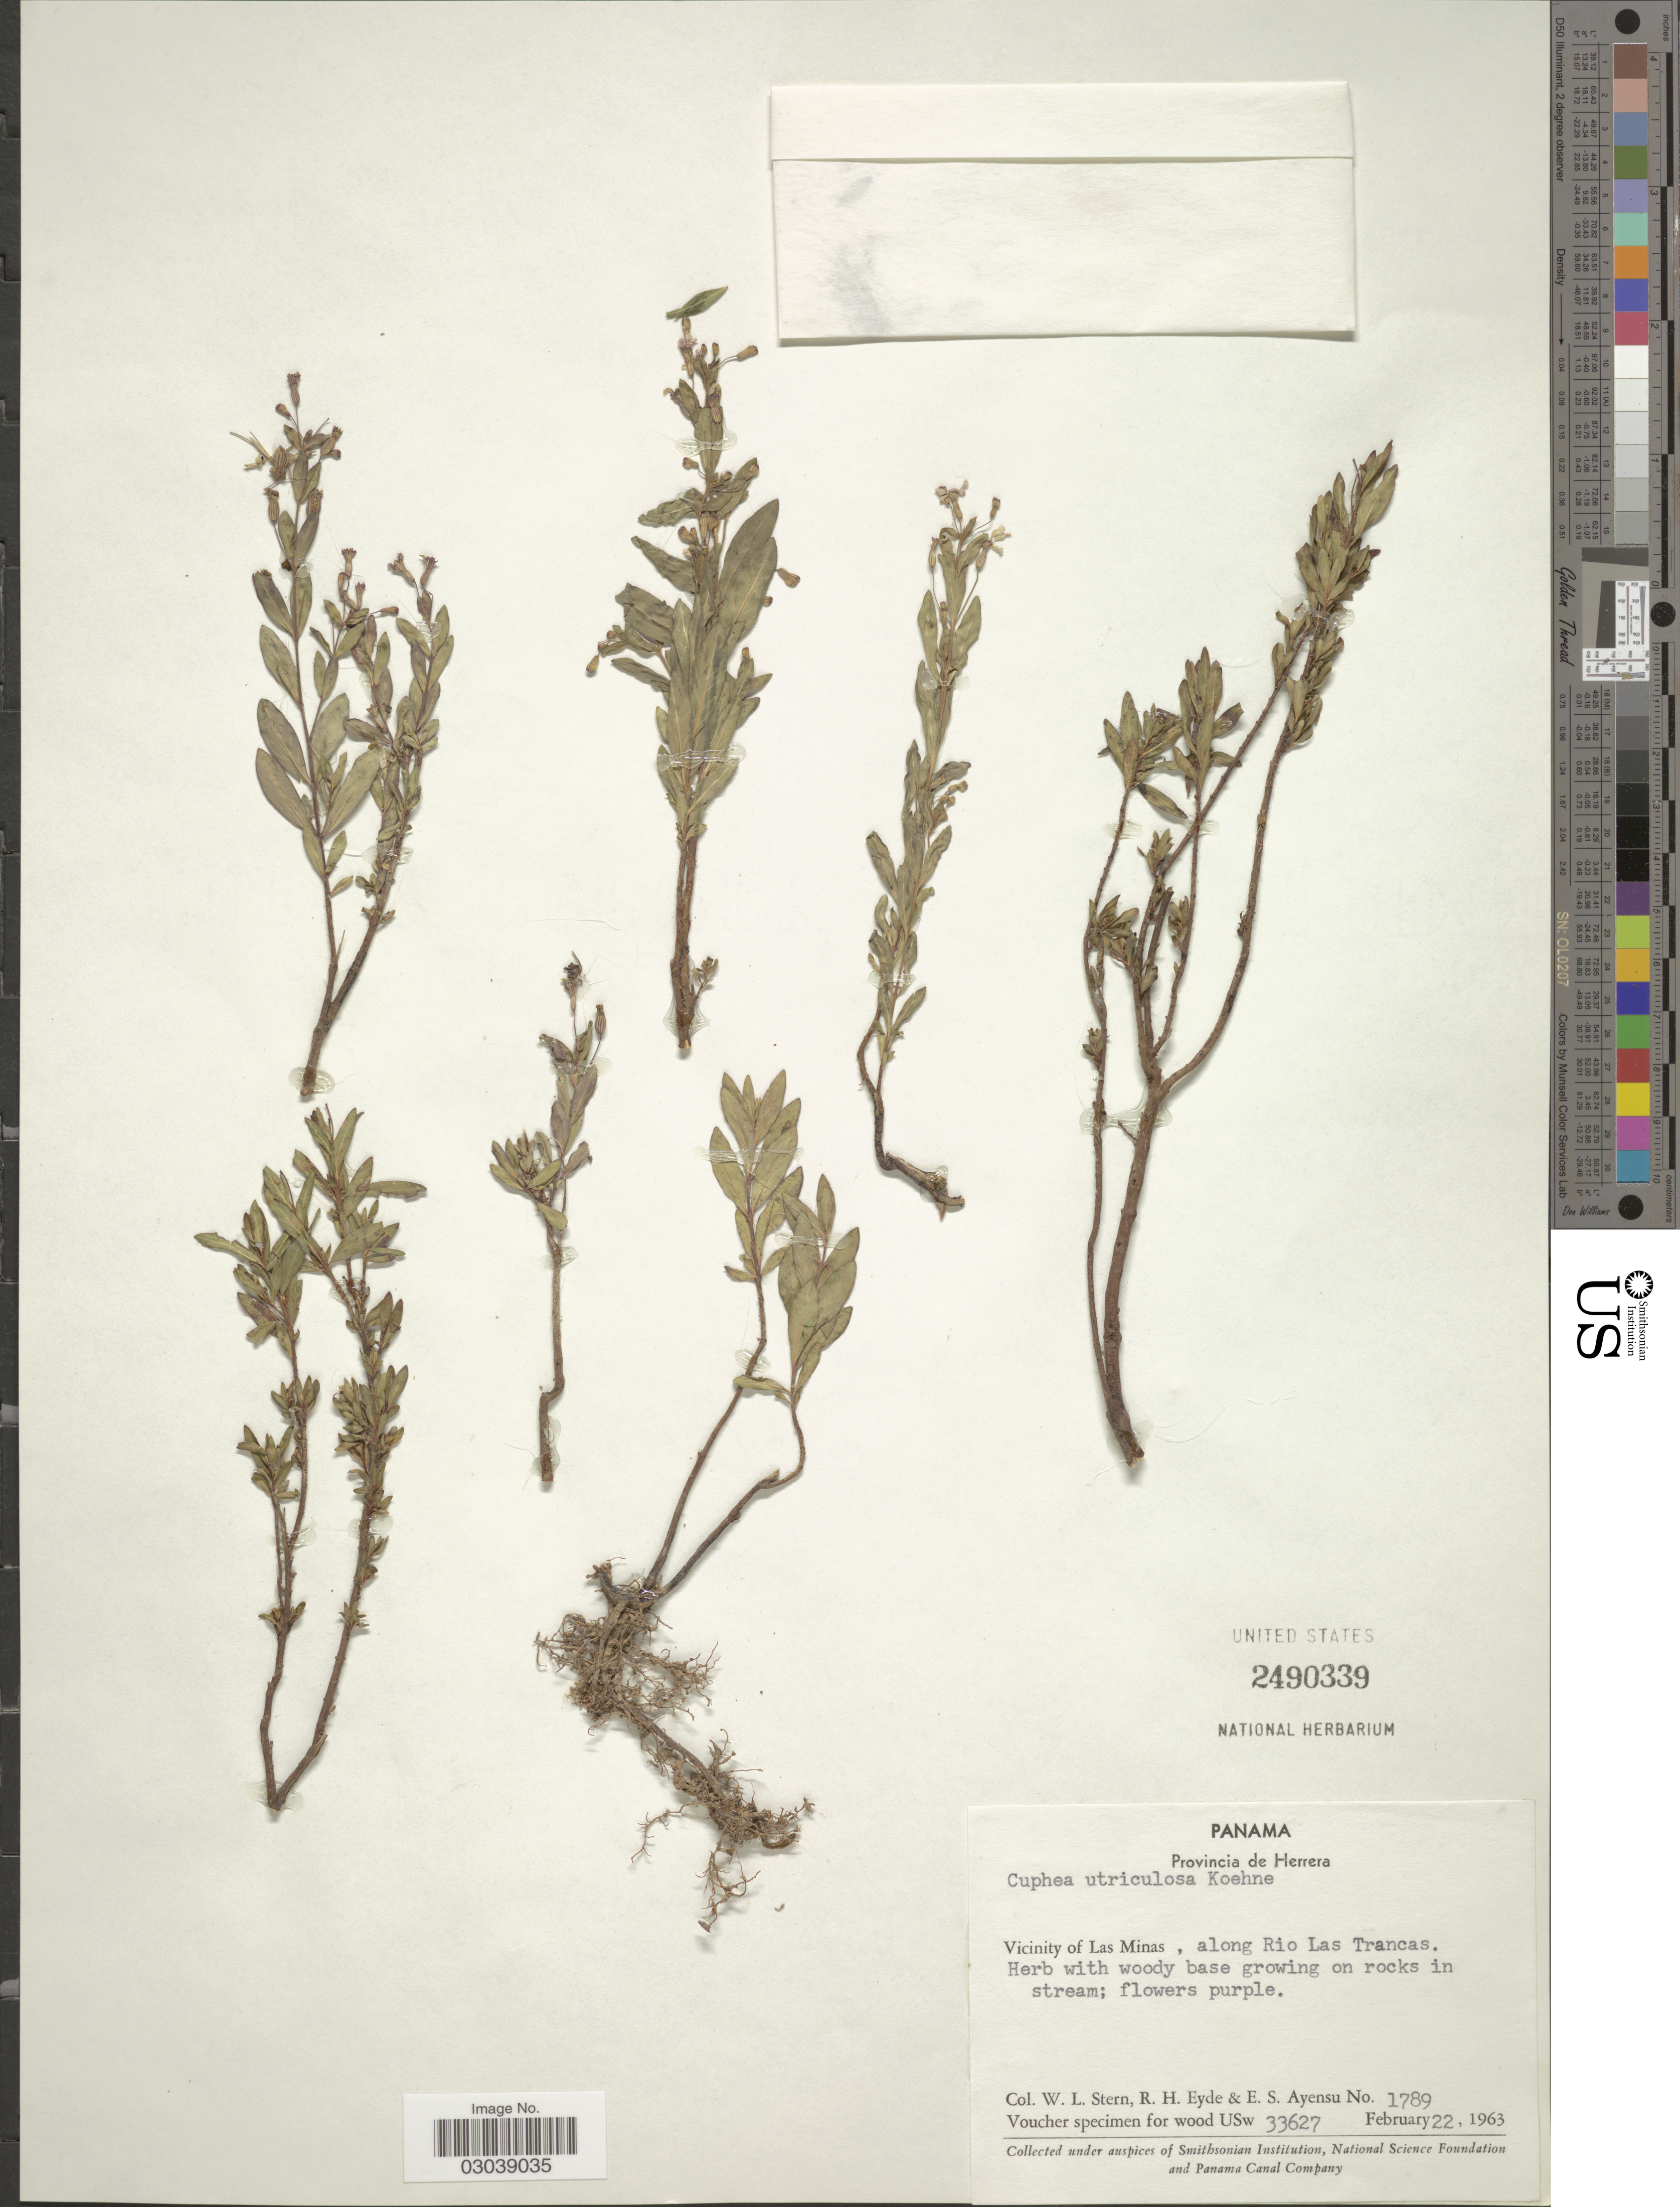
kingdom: Plantae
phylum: Tracheophyta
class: Magnoliopsida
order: Myrtales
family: Lythraceae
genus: Cuphea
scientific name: Cuphea utriculosa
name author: Koehne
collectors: W. L. Stern, R. H. Eyde & E. S. Ayensu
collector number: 1789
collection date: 1963-02-22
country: Panama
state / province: Herrera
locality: Vicinity of Las Minas, along Rio Las Trancas.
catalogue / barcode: US 2490339